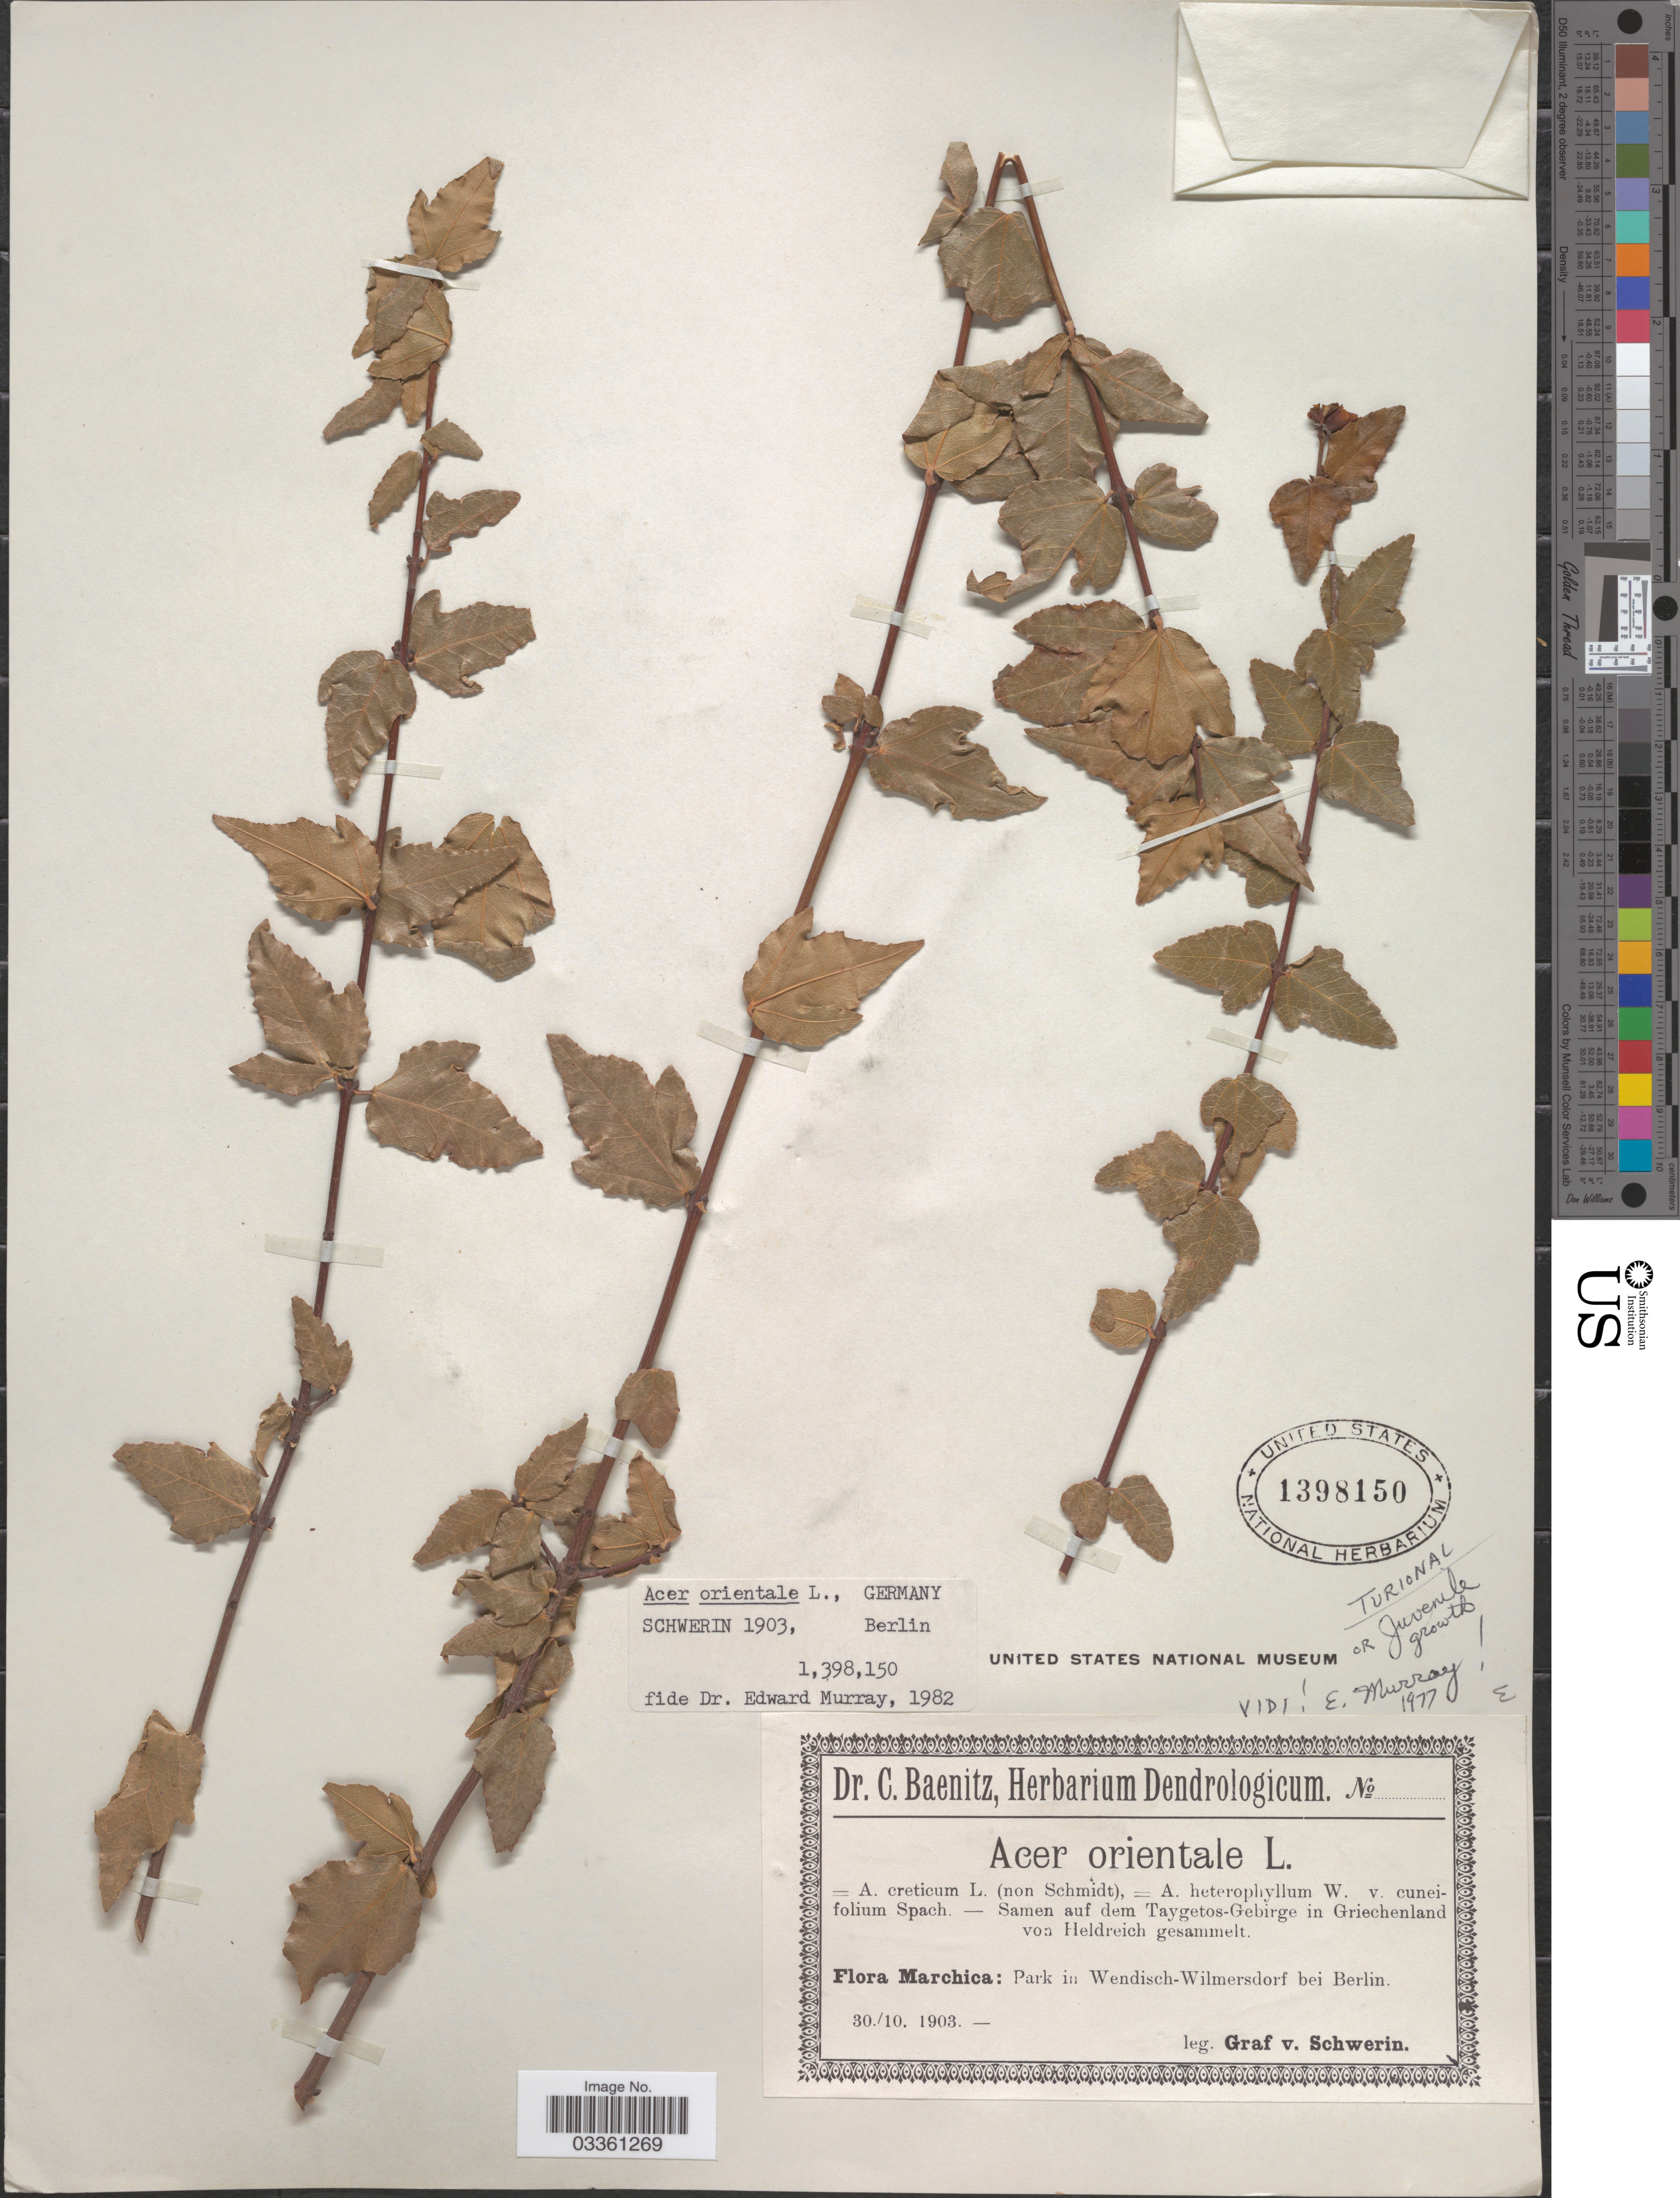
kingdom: Plantae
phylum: Tracheophyta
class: Magnoliopsida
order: Sapindales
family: Sapindaceae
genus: Acer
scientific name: Acer opalus subsp. obtusatum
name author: (Waldst. & Kit. ex Willd.) Gams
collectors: G. Schwerin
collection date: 1903-10-30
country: Germany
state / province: Berlin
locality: Marchica: Park in Wendisch-Wilmersdorf bei Berlin.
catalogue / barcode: US 1398150